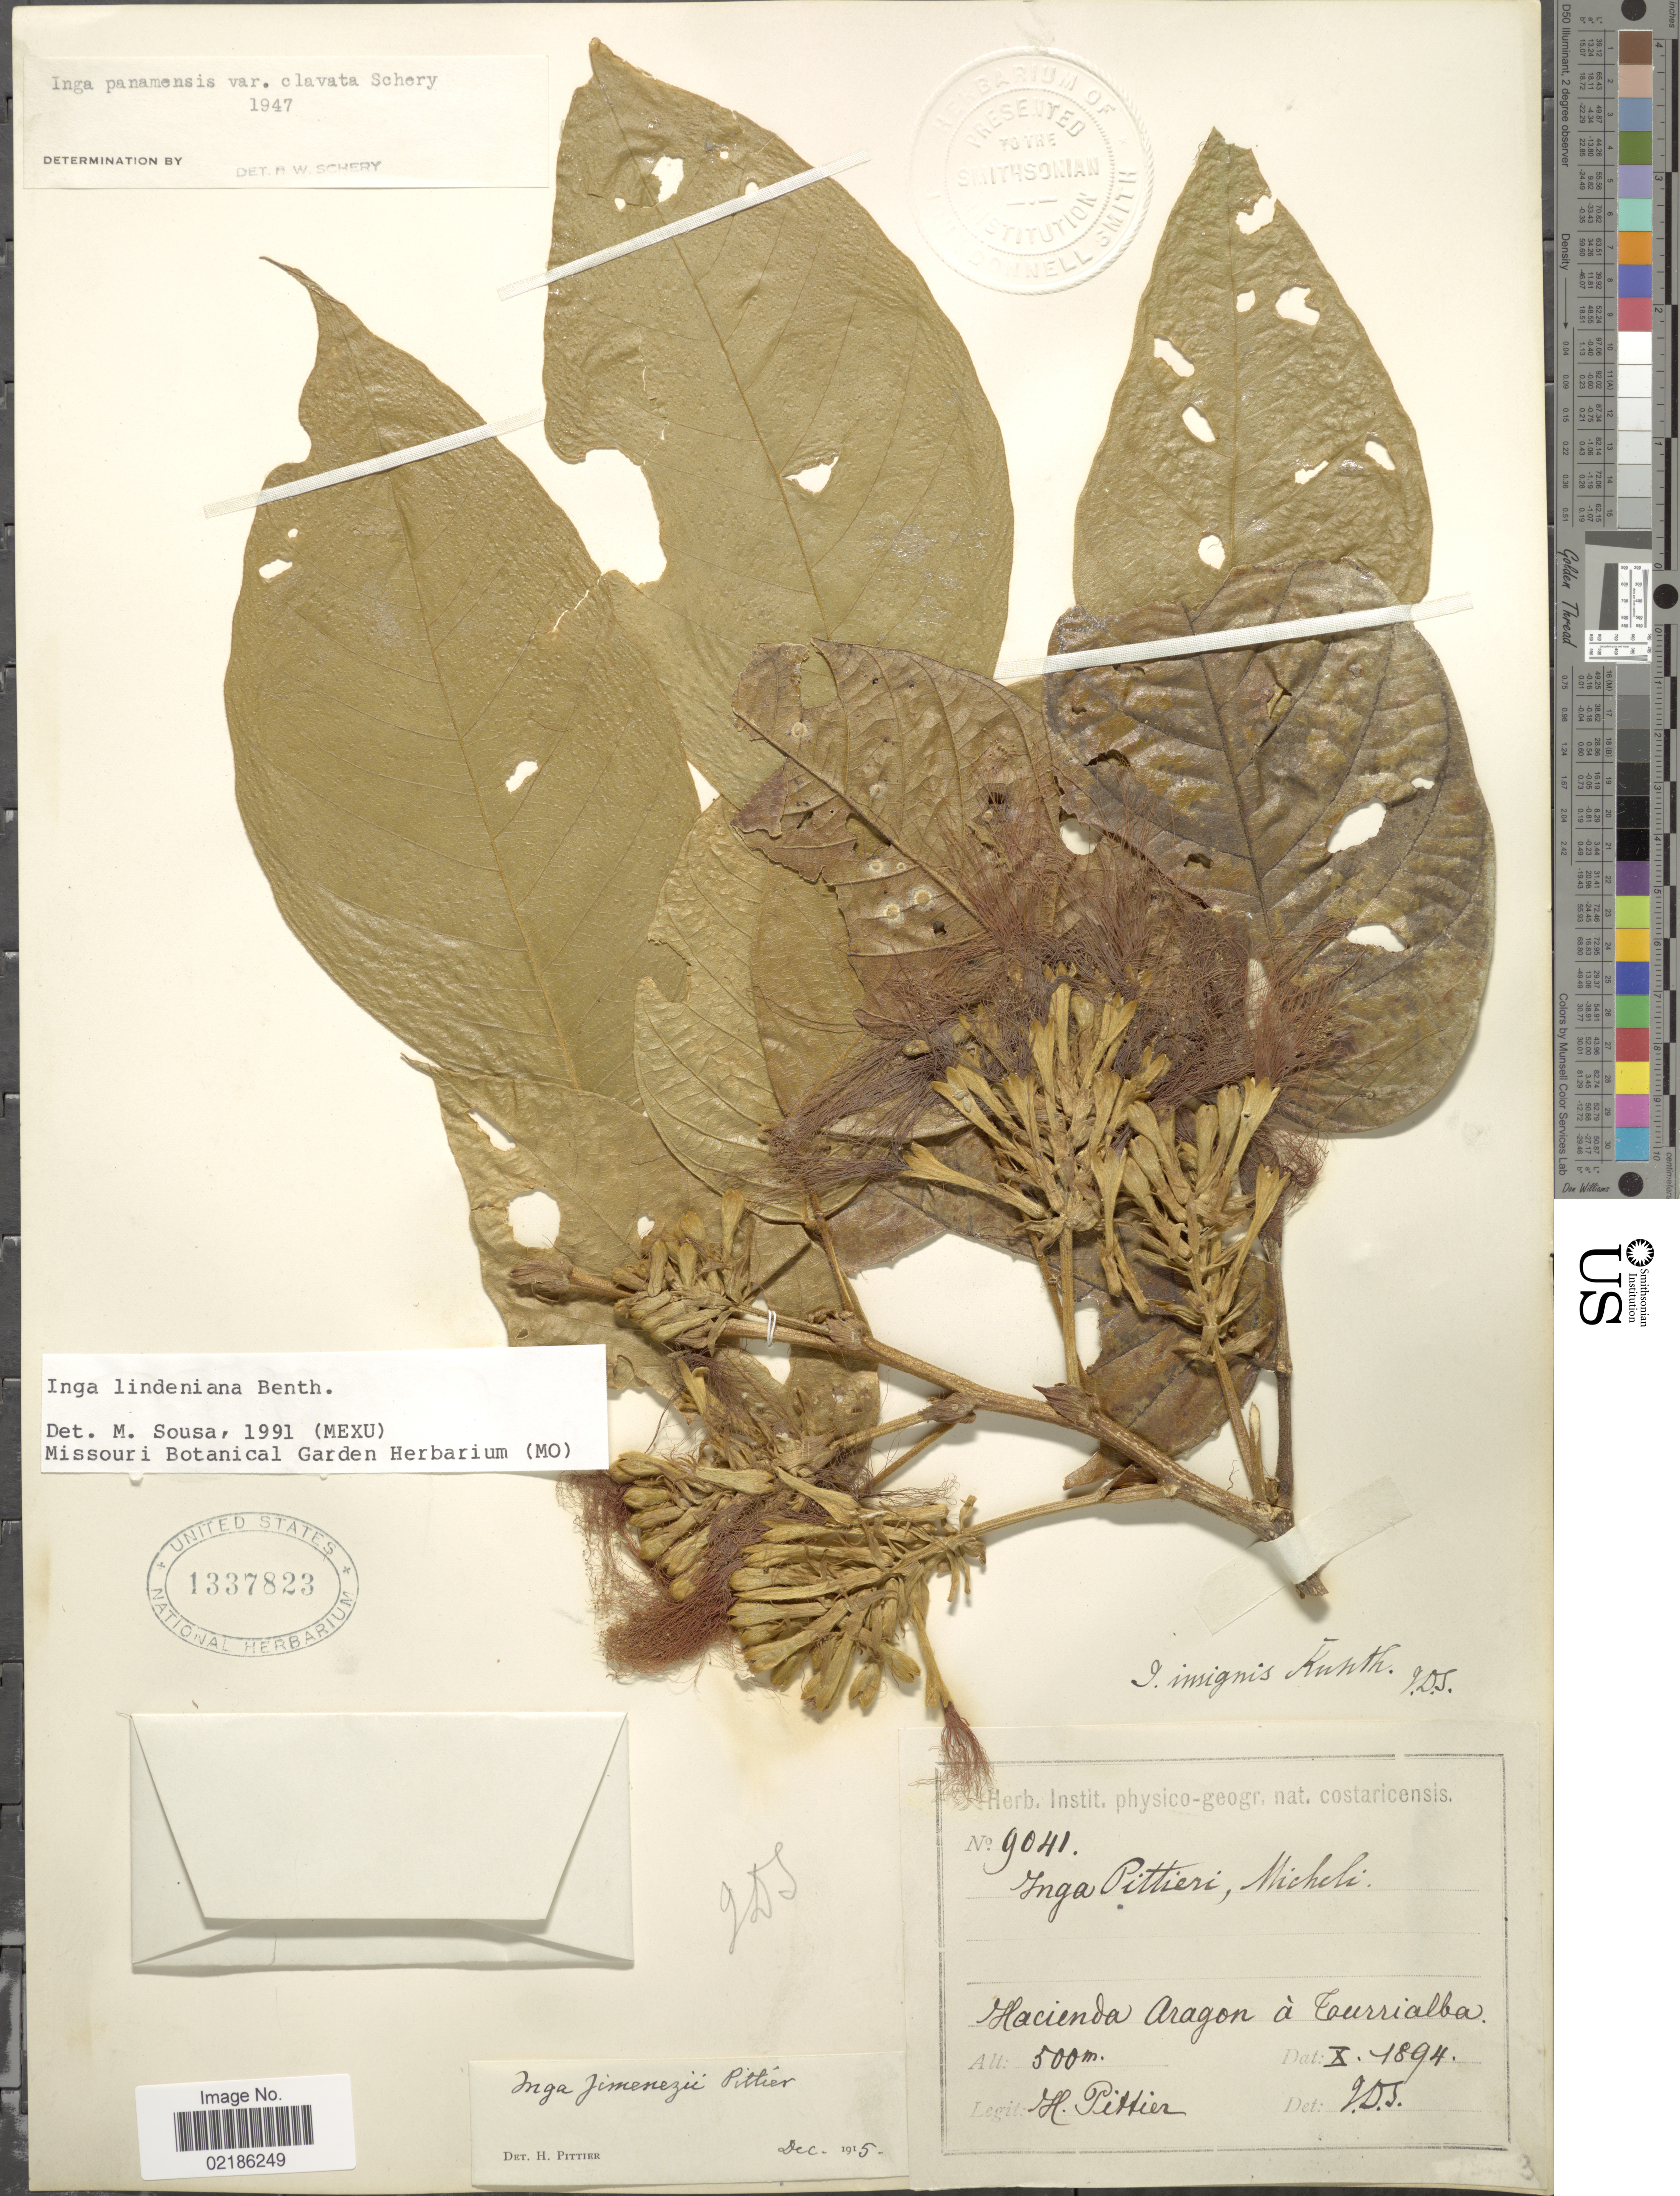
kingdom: Plantae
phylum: Tracheophyta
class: Magnoliopsida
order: Fabales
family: Fabaceae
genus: Inga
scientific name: Inga lindeniana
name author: Benth.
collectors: H. F. Pittier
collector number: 9041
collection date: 1894-10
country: Costa Rica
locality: Hacienda Aragon a Turrialba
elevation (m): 500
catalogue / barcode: US 1337823